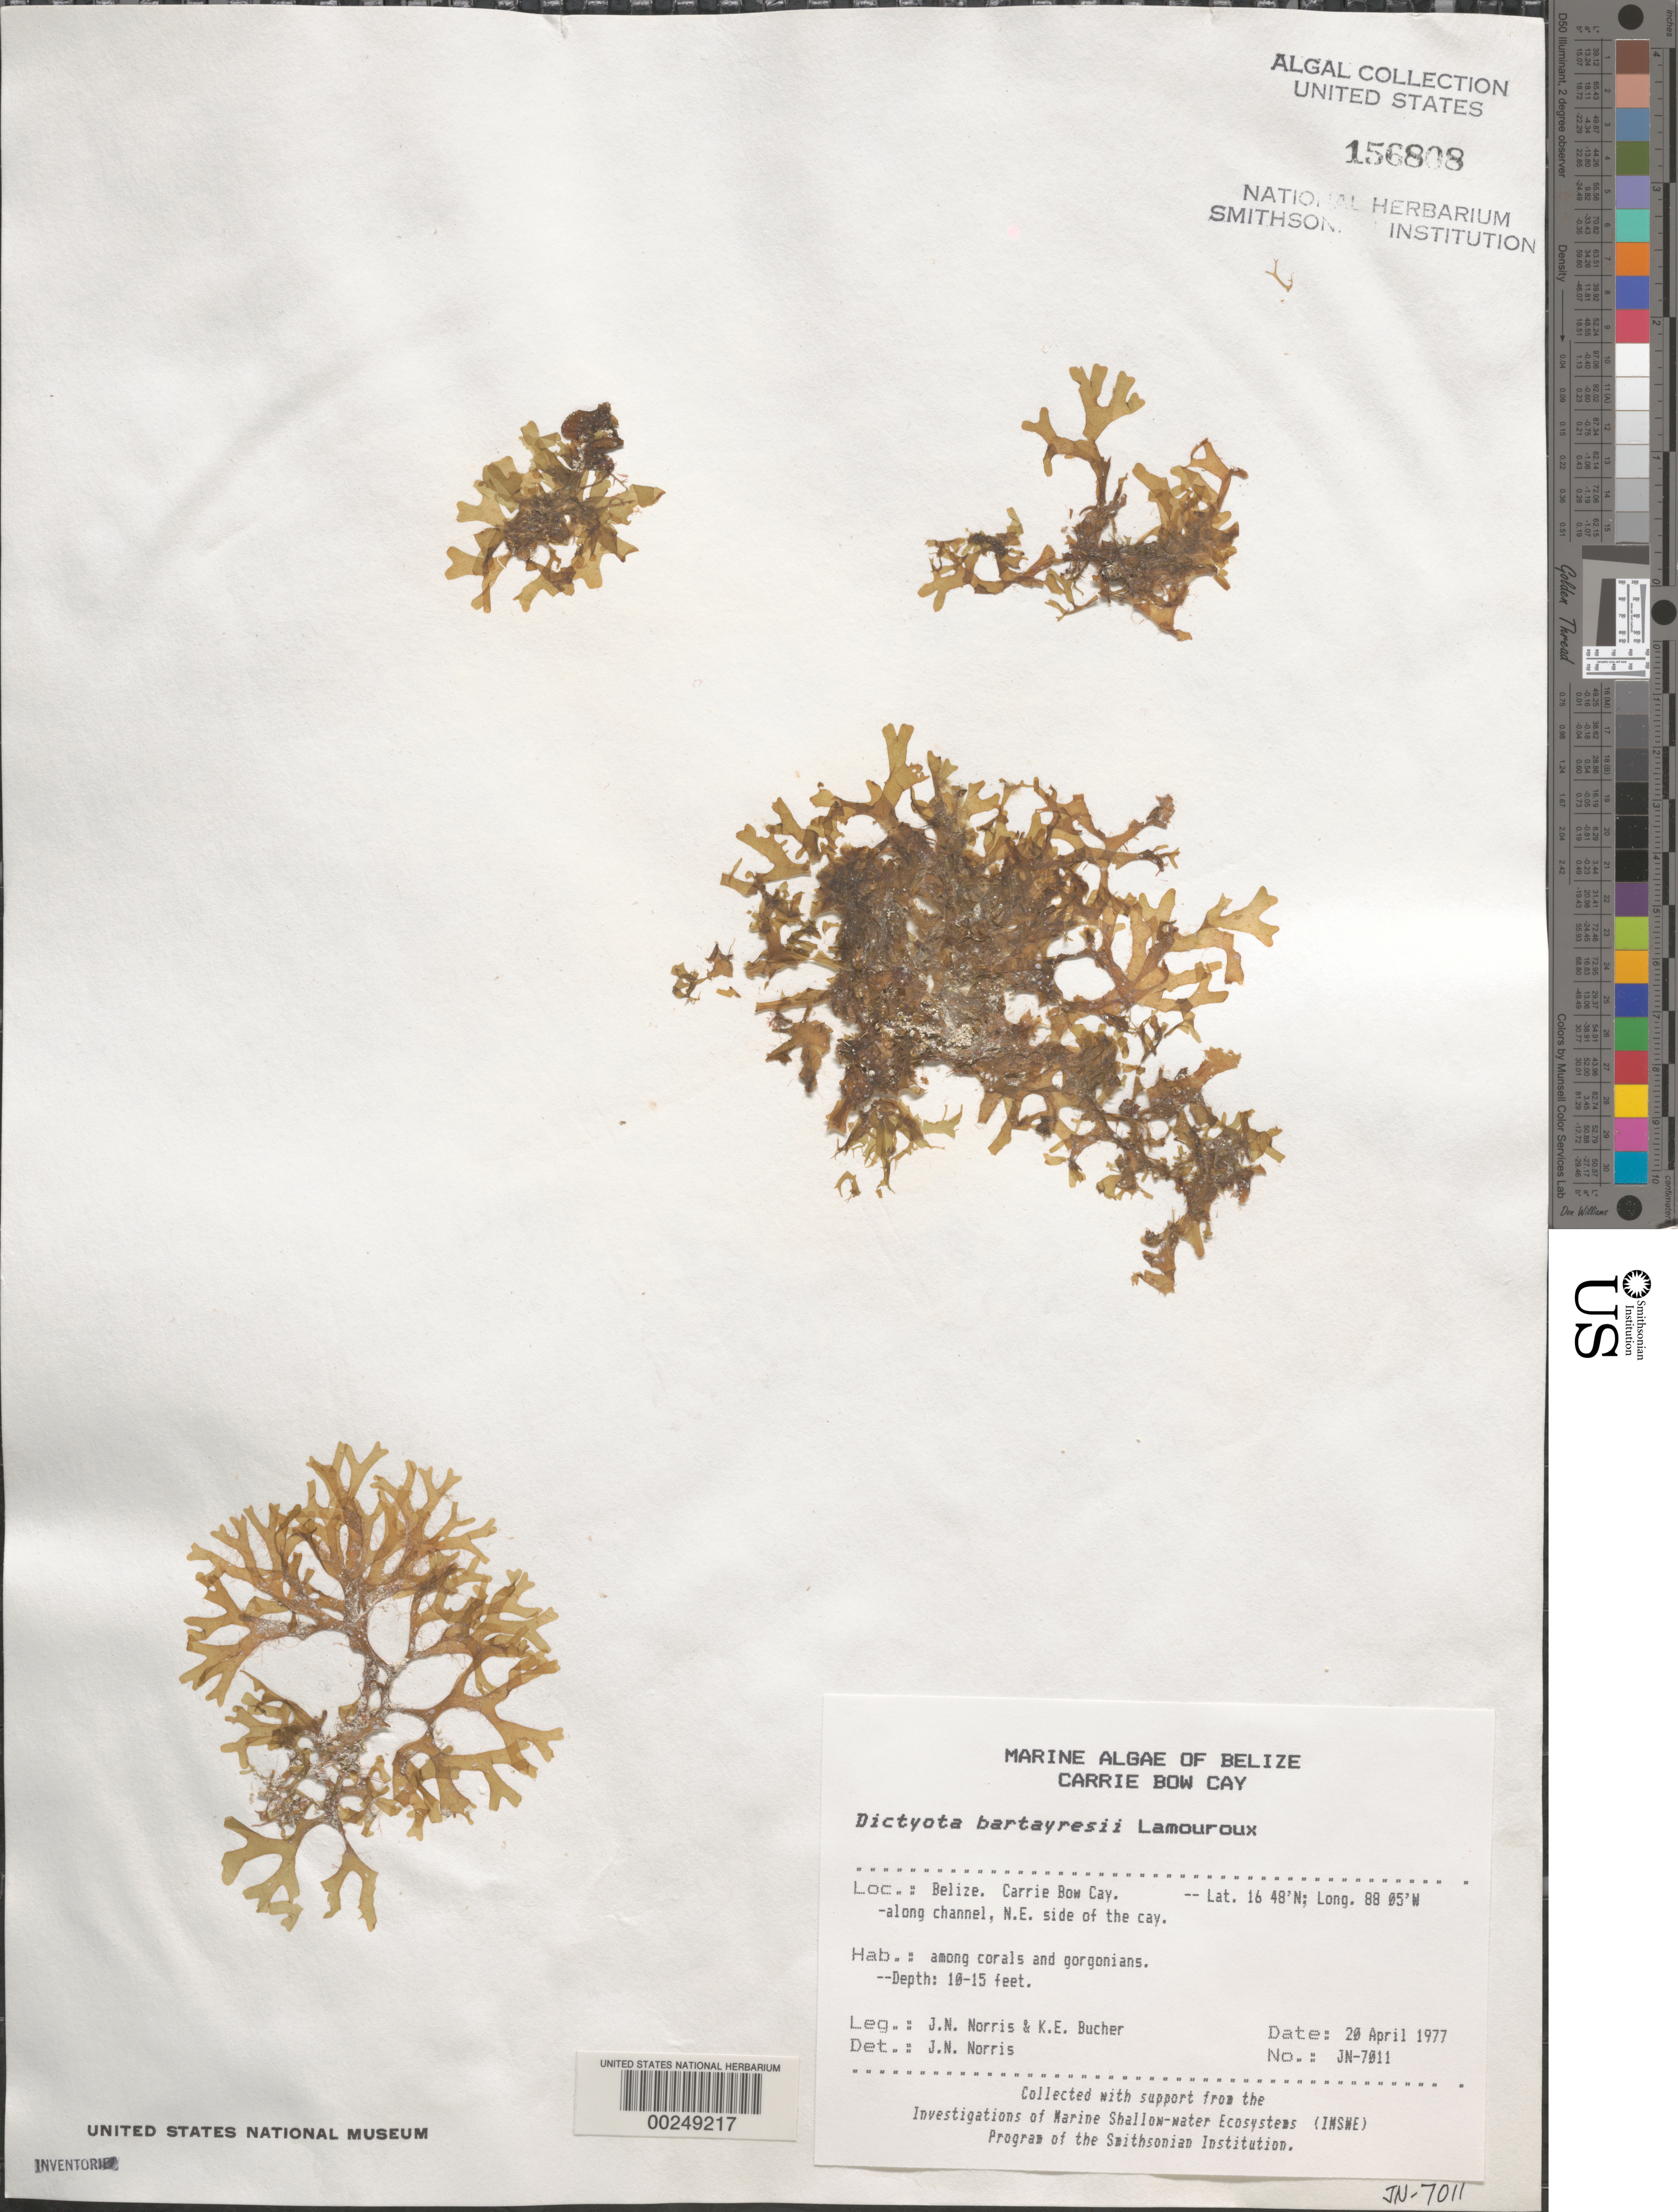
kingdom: Chromista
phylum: Ochrophyta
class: Phaeophyceae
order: Dictyotales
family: Dictyotaceae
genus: Dictyota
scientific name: Dictyota bartayresiana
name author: J.V.Lamouroux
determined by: Norris, James N.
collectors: J. N. Norris & K. E. Bucher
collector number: JN-7011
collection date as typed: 20 Apr 1977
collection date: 1977-04-20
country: Belize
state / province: Stann Creek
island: Carrie Bow Cay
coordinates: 16 48'N, 88 05'W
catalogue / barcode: US 156808